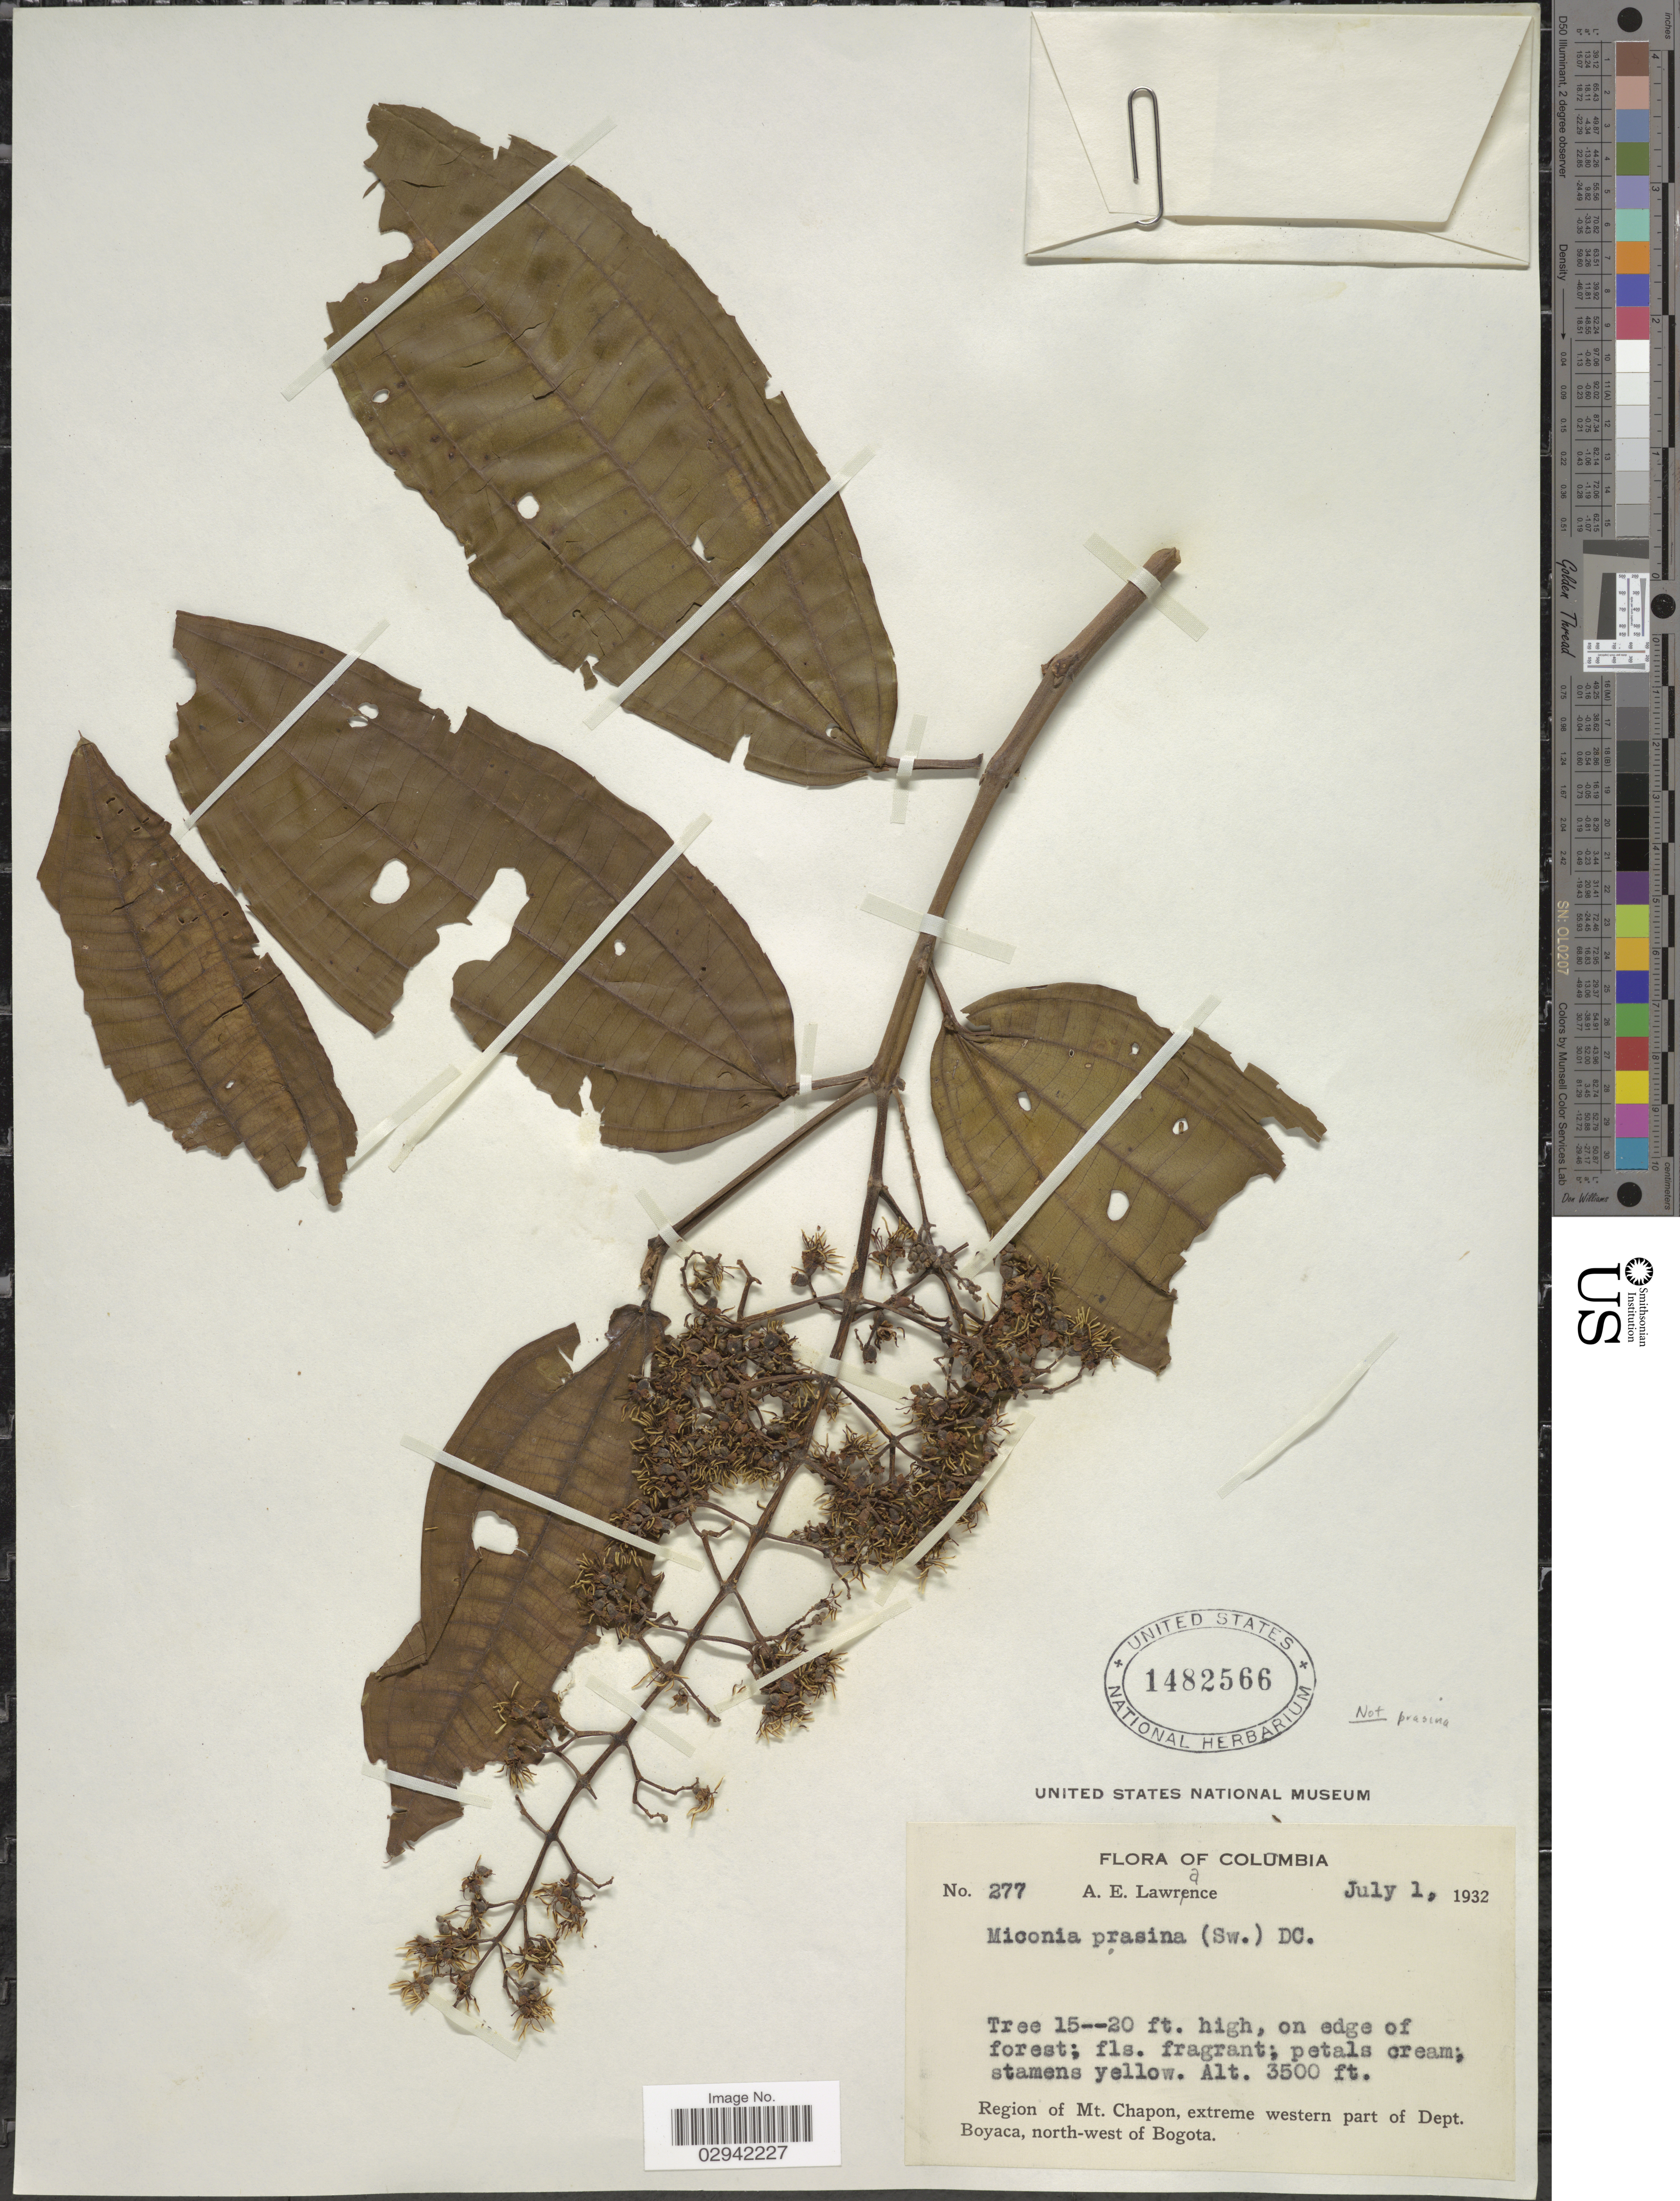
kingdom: Plantae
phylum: Tracheophyta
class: Magnoliopsida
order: Myrtales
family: Melastomataceae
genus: Miconia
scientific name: Miconia prasina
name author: (Sw.) DC.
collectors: A. Lawrance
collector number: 277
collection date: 1932-07-01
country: Colombia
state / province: Boyacá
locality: Region of Mt. Chapon, extreme western part of Dept. Boyaca, north-west of Bogota.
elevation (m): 1067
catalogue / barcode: US 1482566